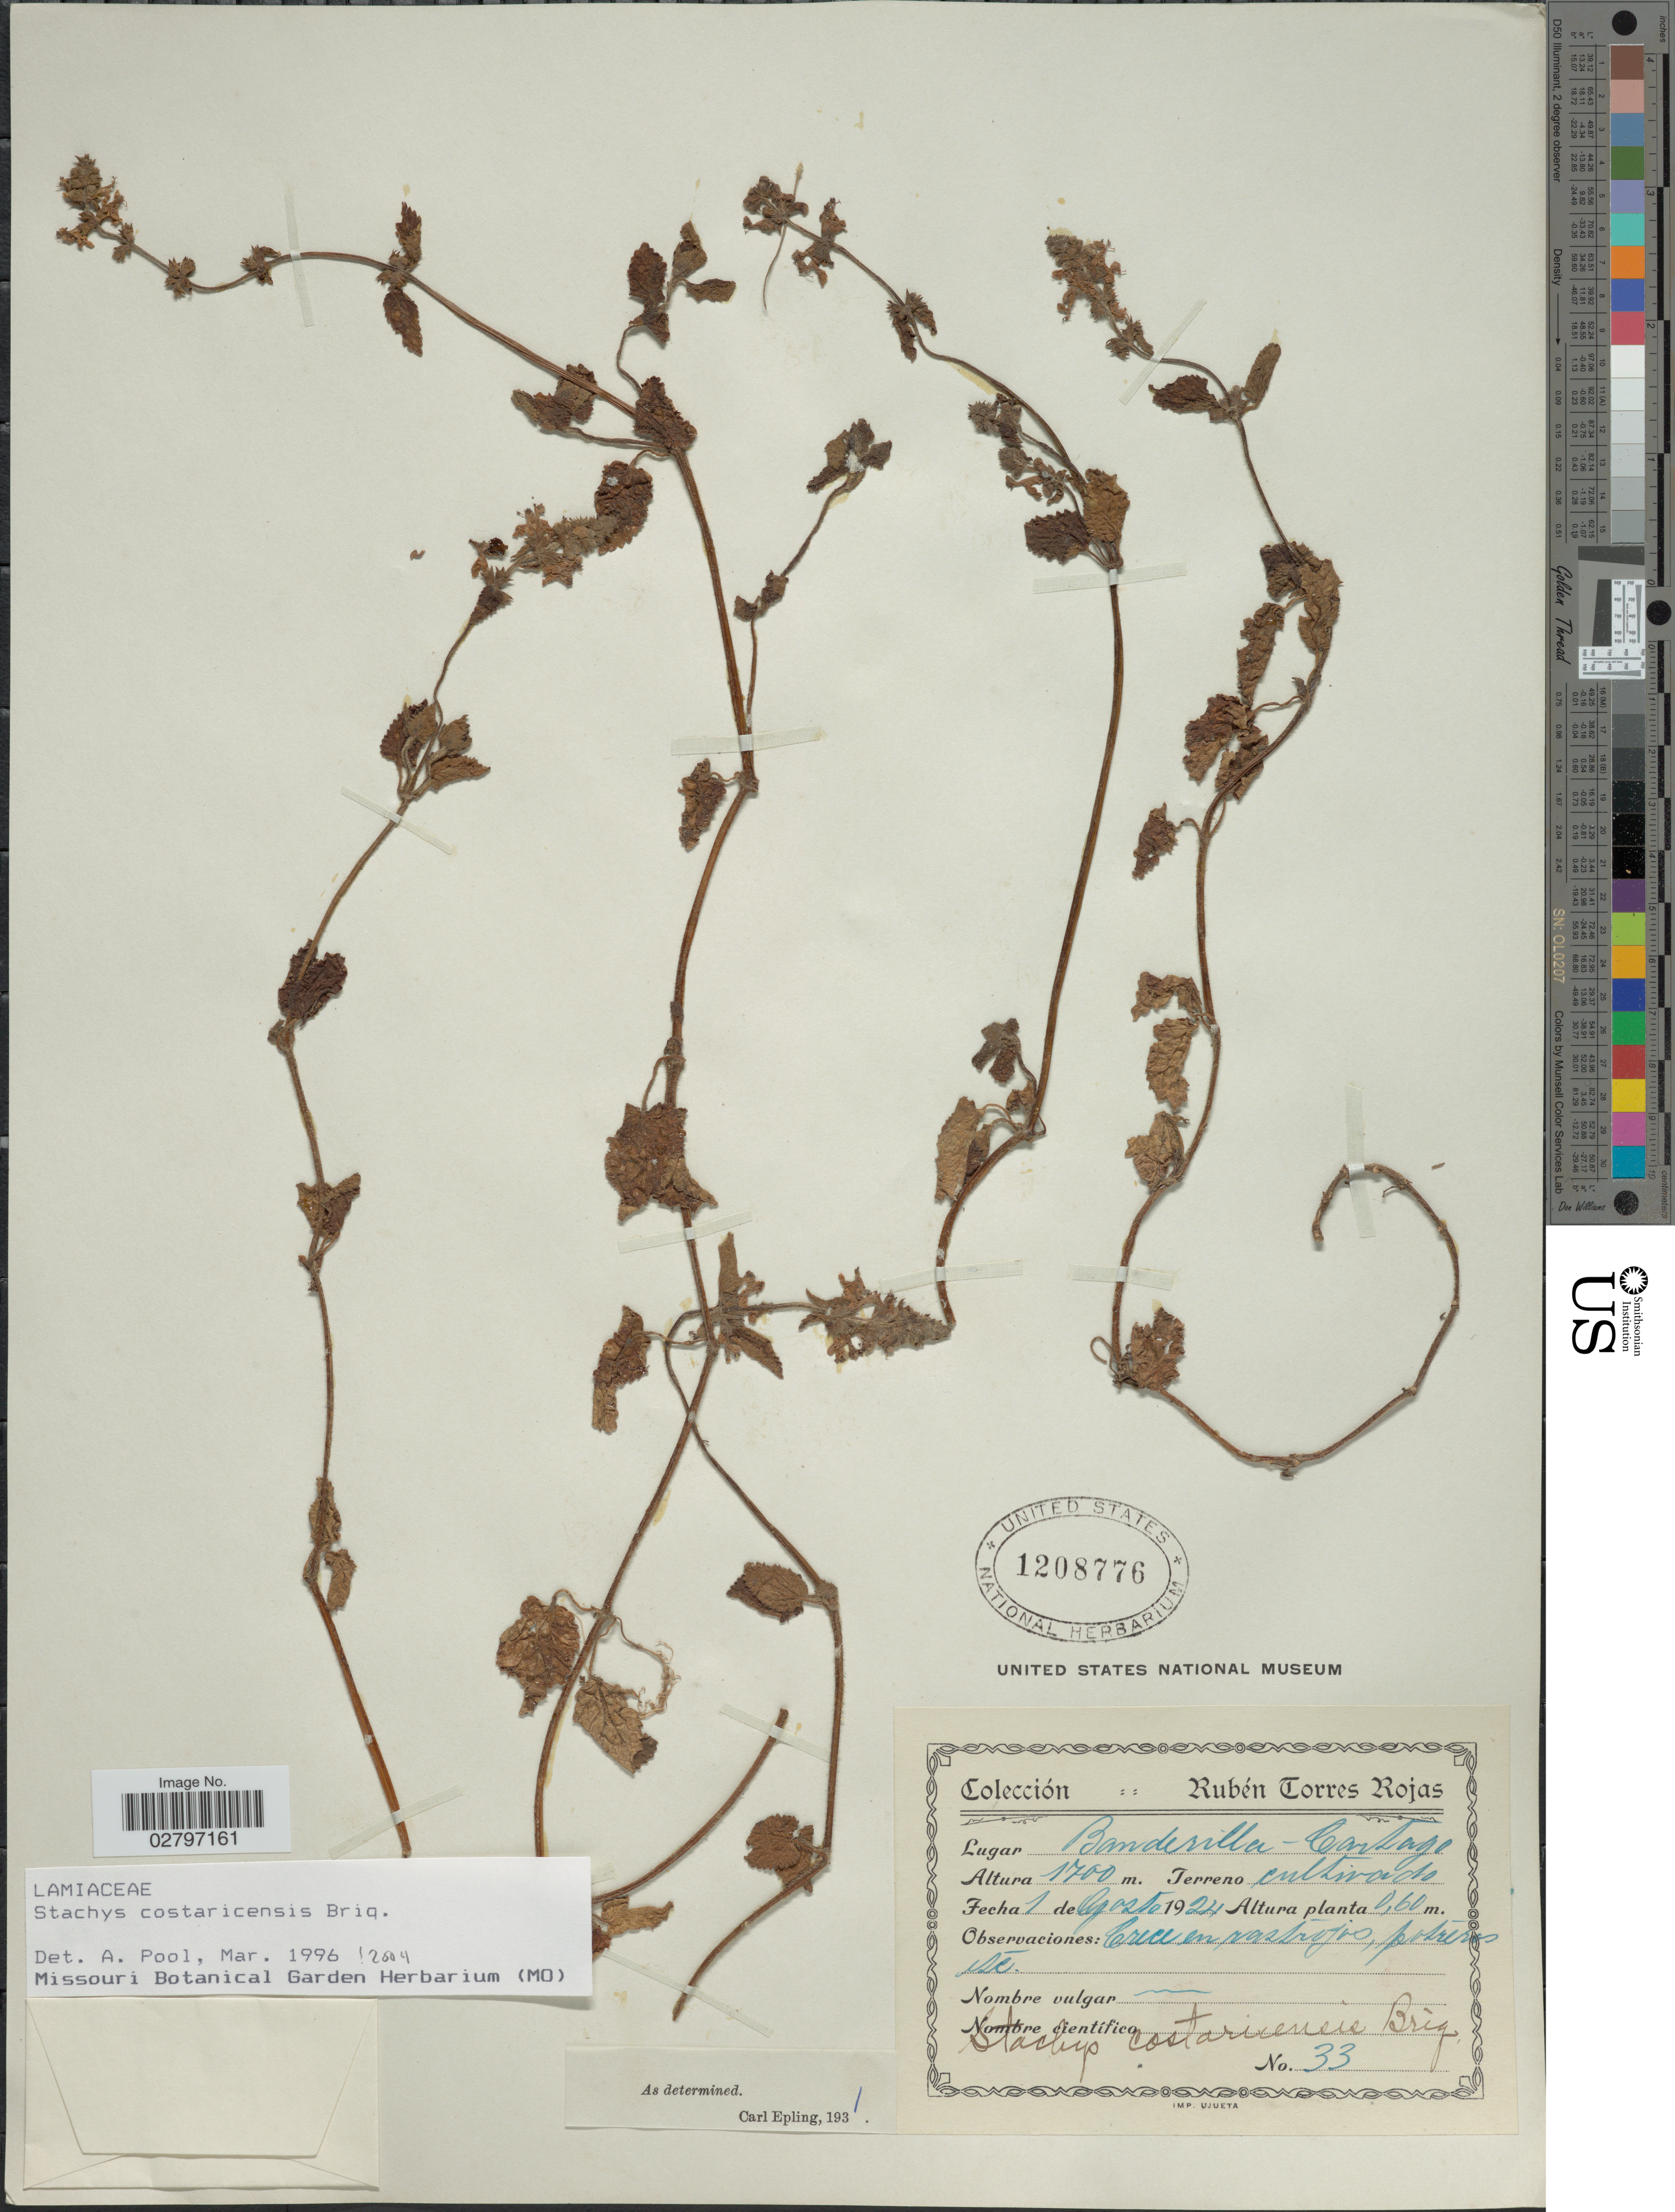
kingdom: Plantae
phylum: Tracheophyta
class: Magnoliopsida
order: Lamiales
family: Lamiaceae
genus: Stachys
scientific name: Stachys costaricensis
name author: Briq.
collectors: R. Torres Rojas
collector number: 33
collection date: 1924-08-01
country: Costa Rica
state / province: Cartago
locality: Banderilla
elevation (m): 1700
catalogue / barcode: US 1208776